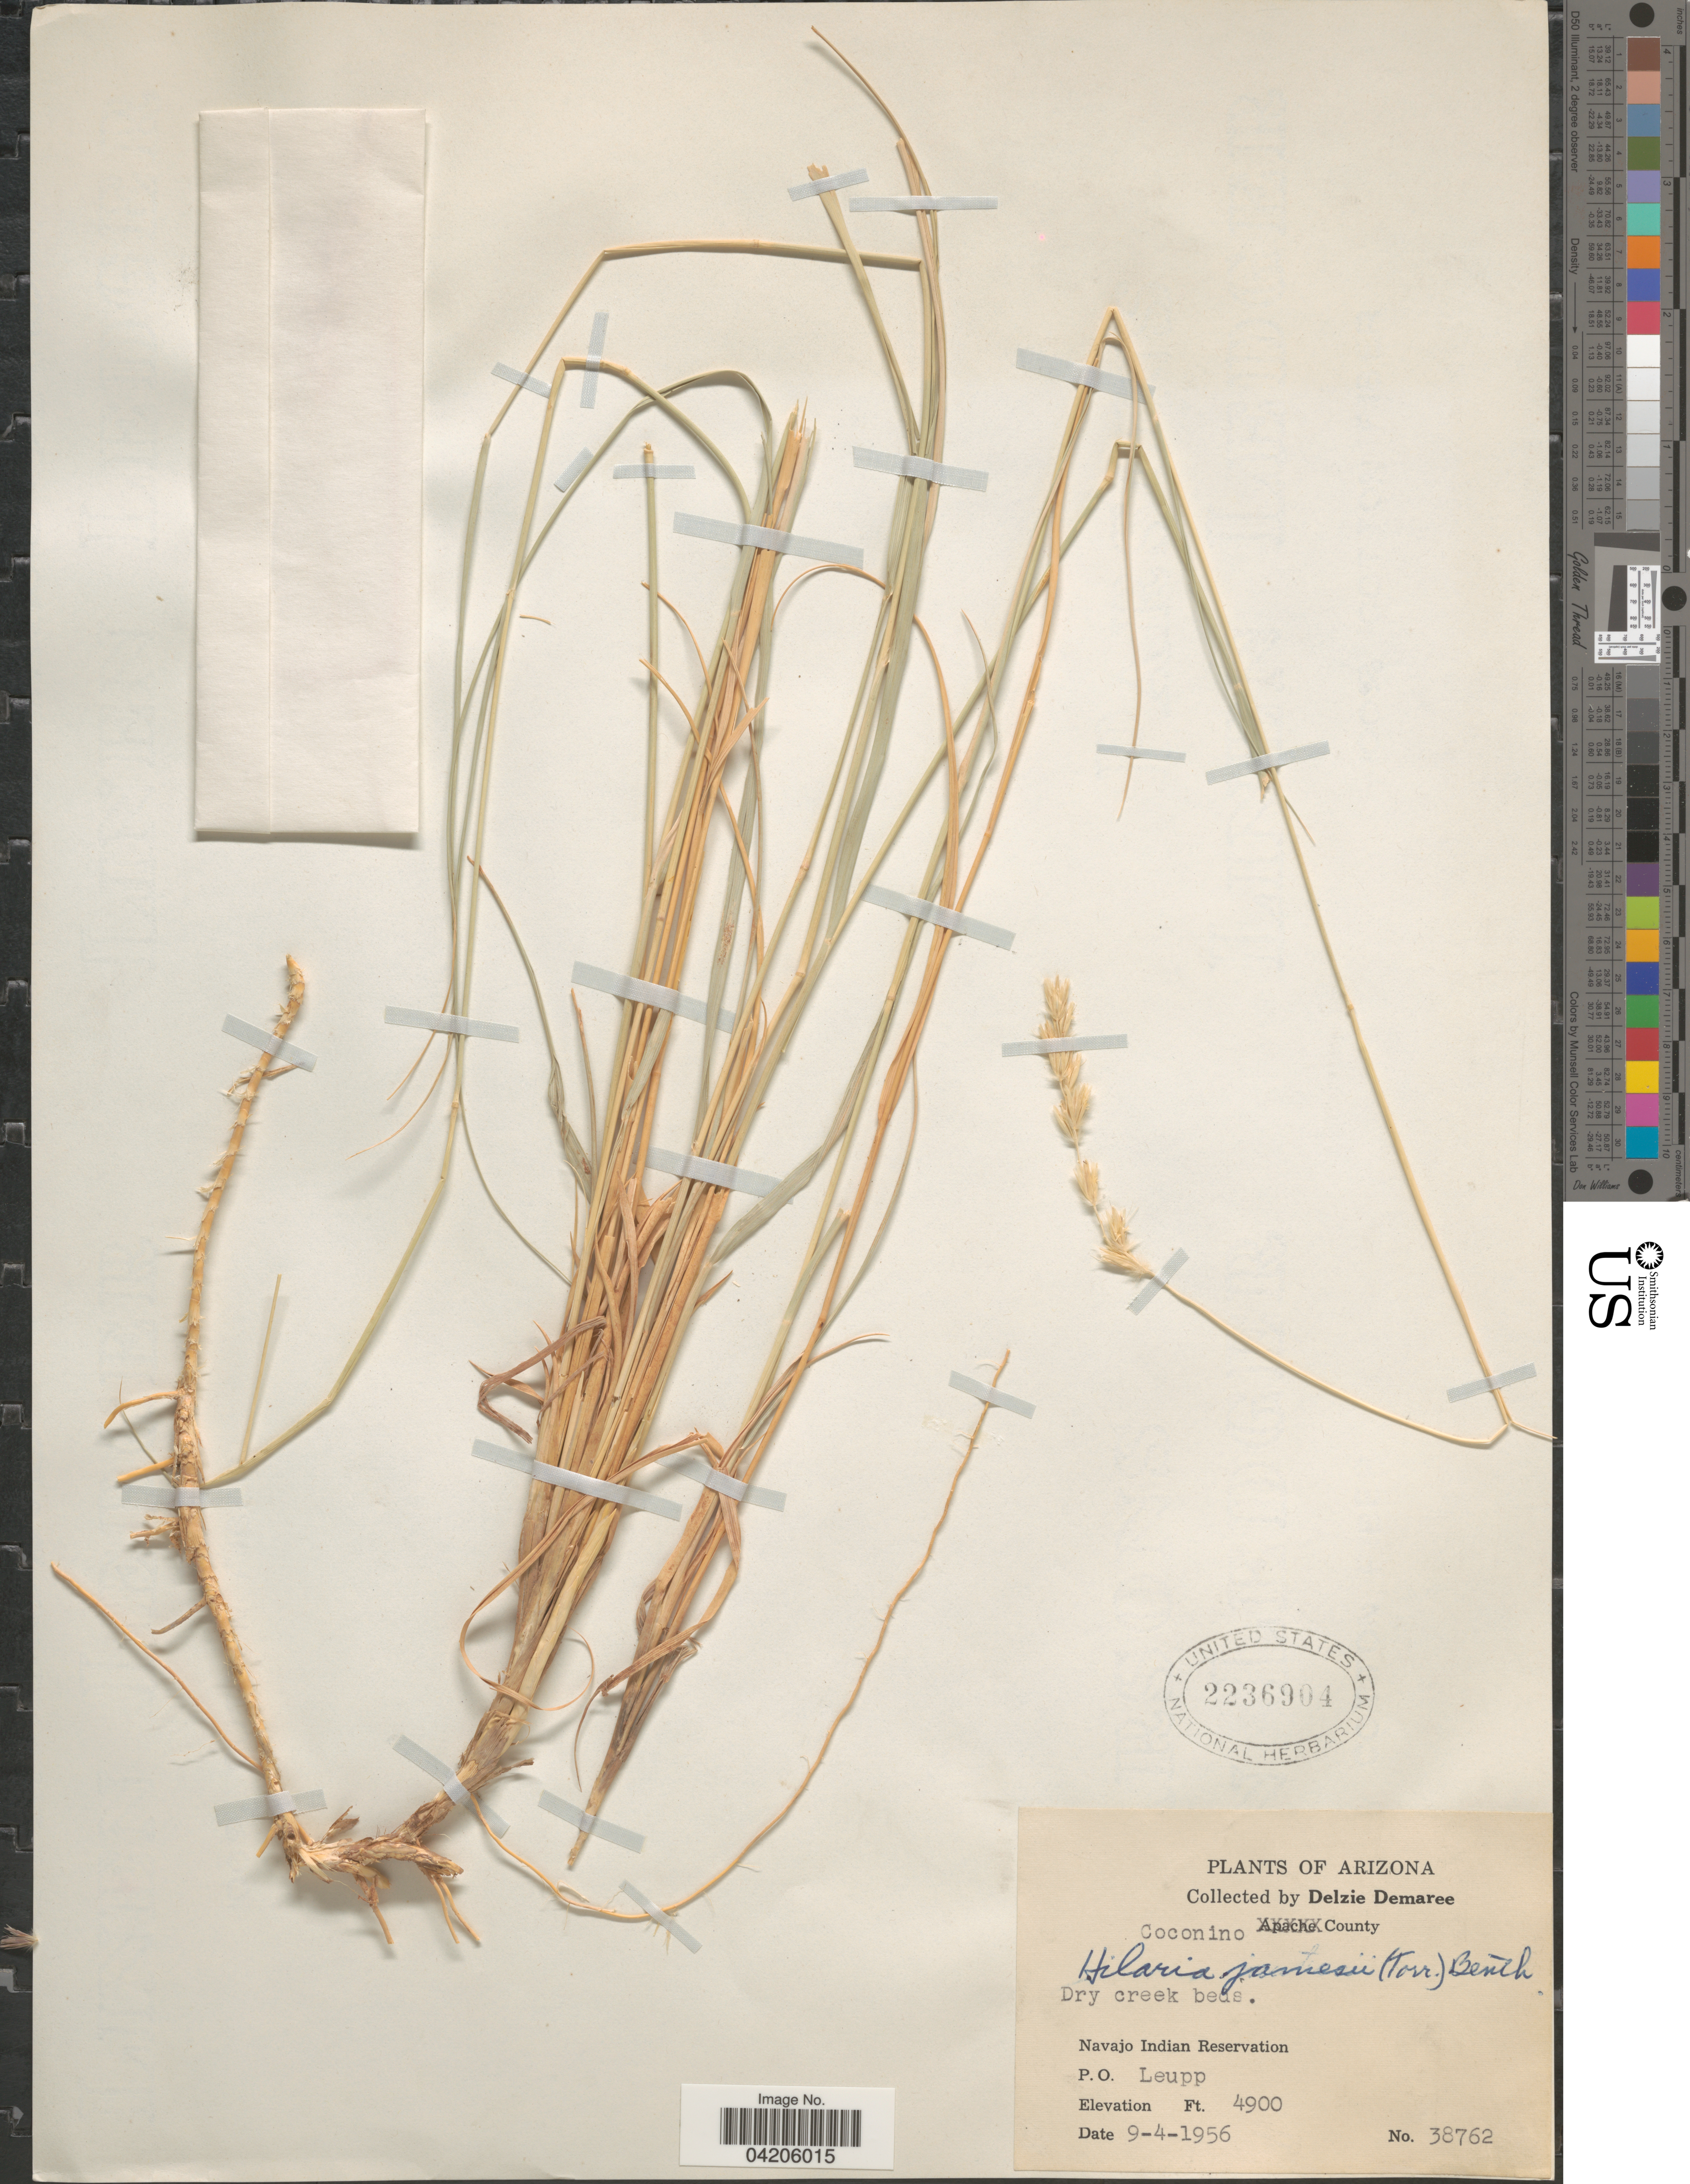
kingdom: Plantae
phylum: Tracheophyta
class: Liliopsida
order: Poales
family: Poaceae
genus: Hilaria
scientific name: Hilaria jamesii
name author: (Torr.) Benth.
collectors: D. Demaree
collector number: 38762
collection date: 1956-09-04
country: United States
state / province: Arizona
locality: Coconino County. Dry creek beds. Navajo Indian Reservation. P. O. Leupp.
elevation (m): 1494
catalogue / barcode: US 223690